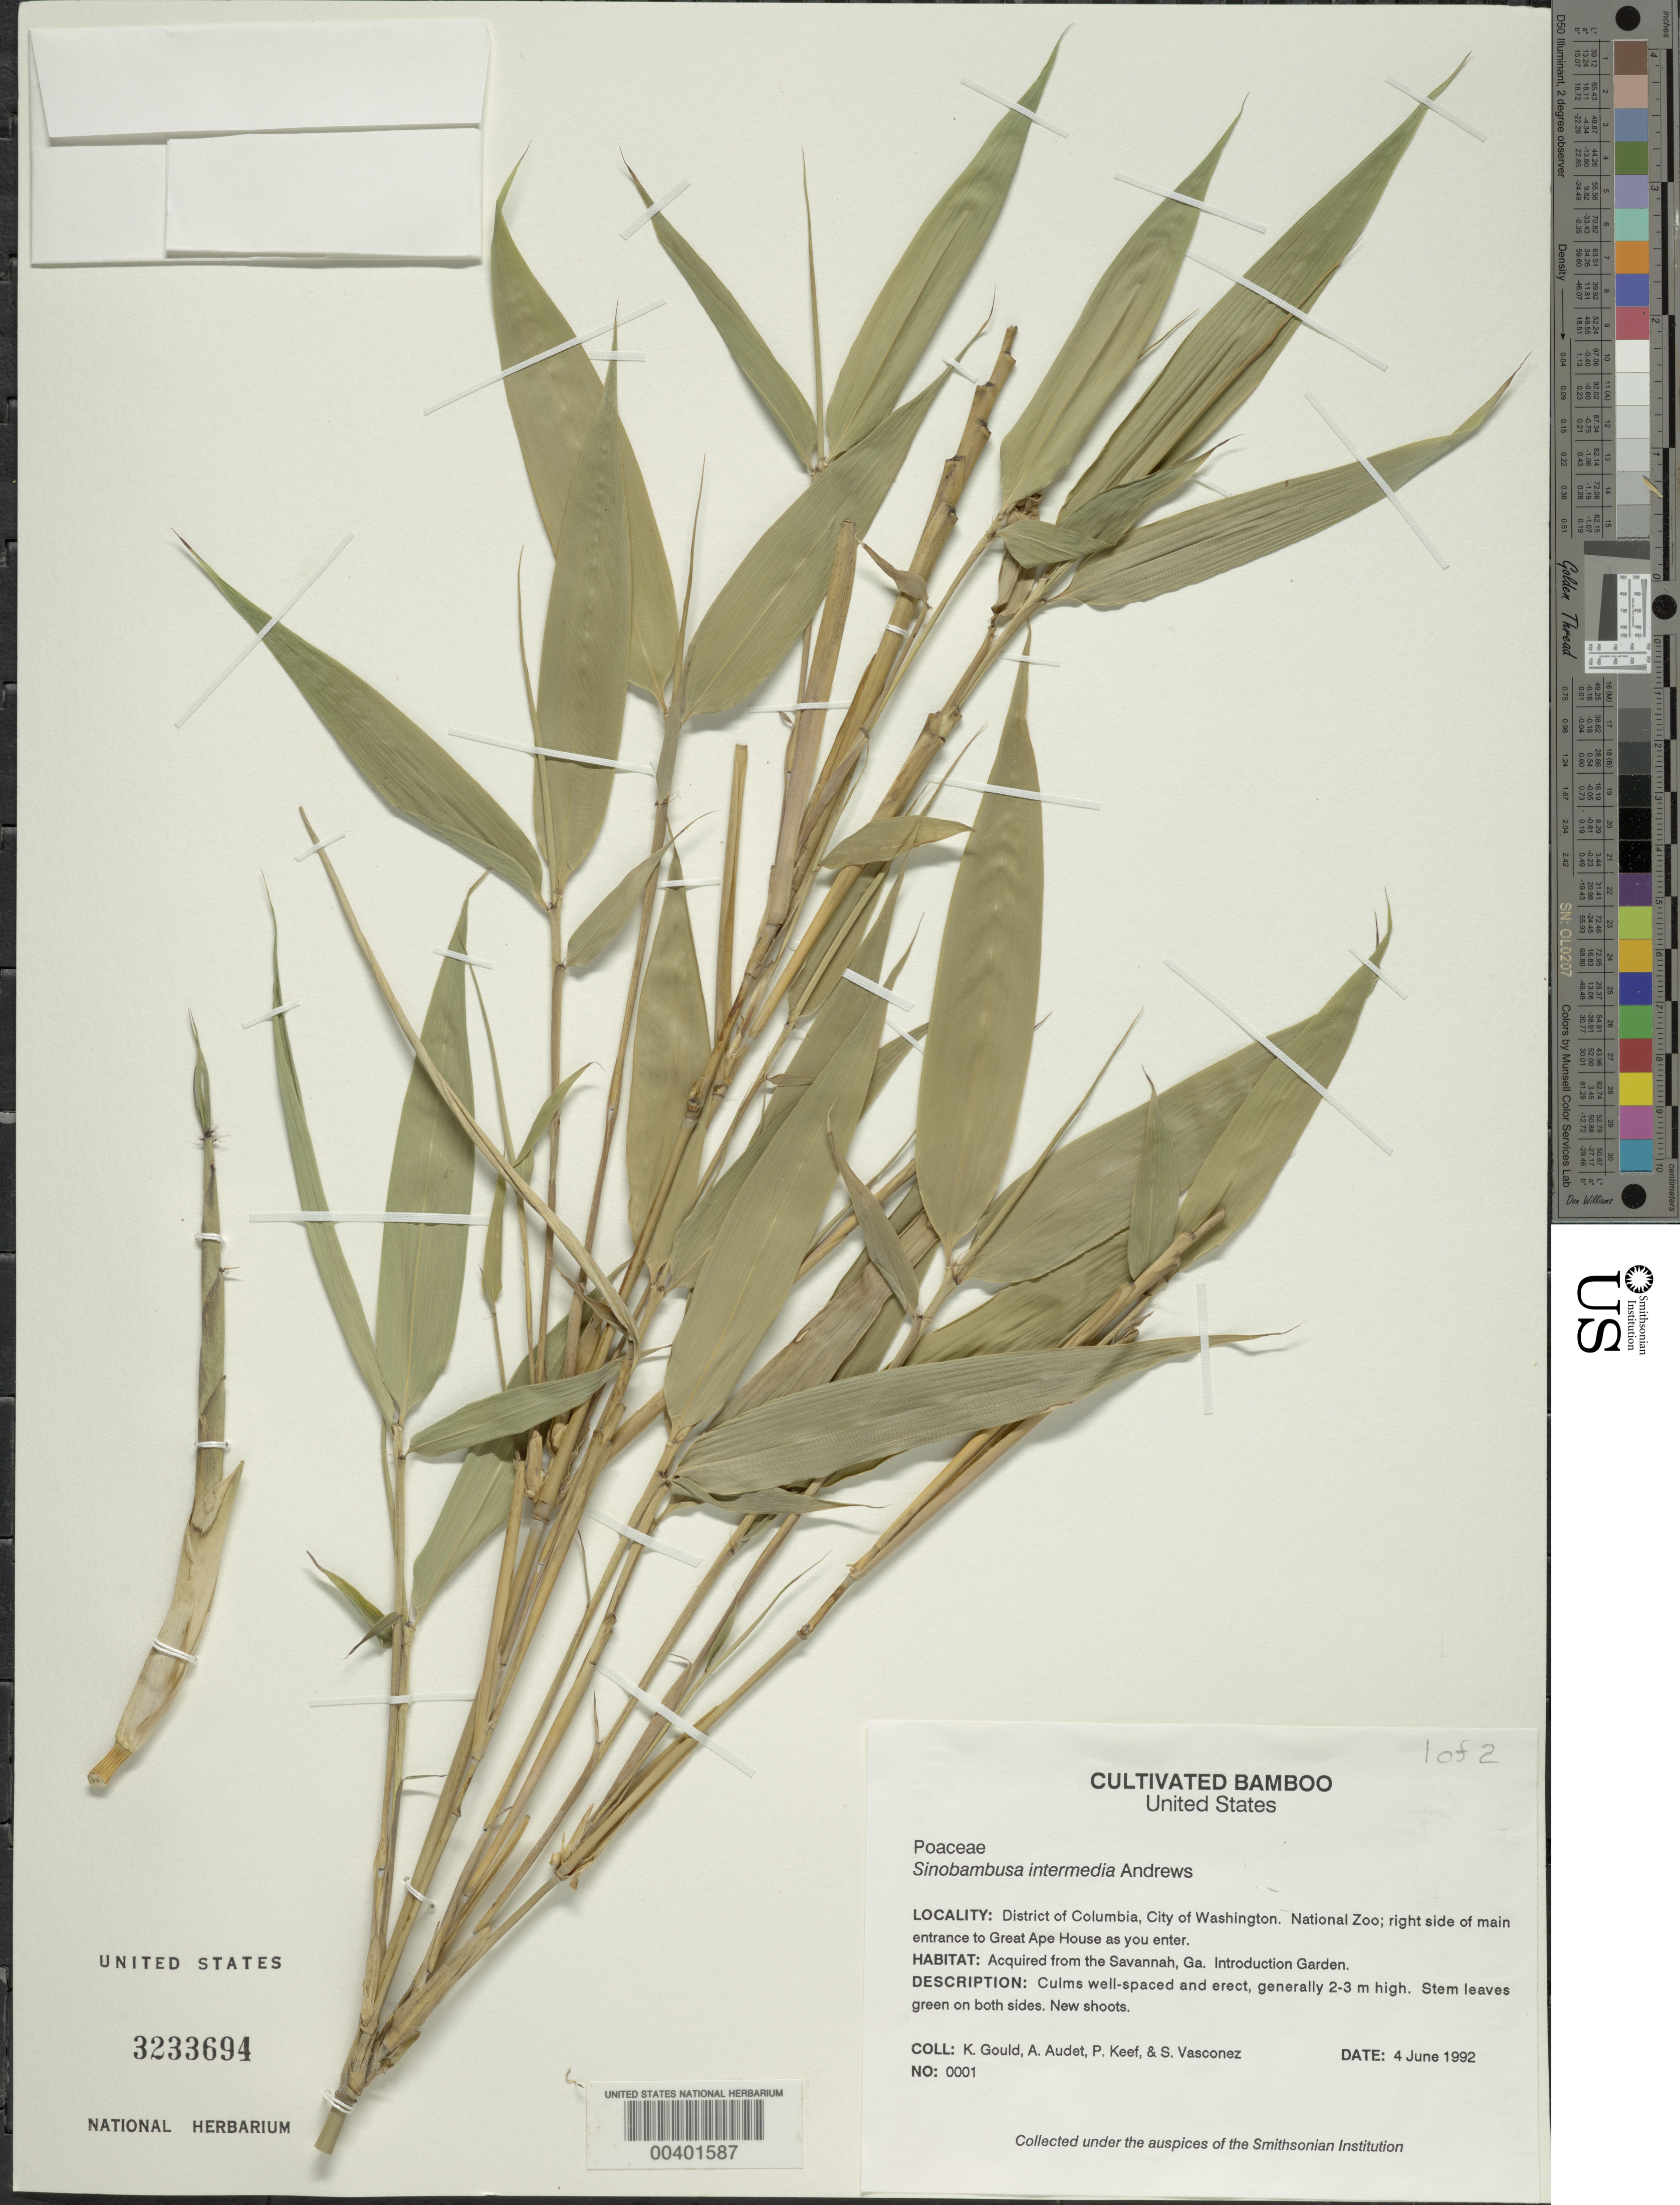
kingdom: Plantae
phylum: Tracheophyta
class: Liliopsida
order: Poales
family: Poaceae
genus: Sinobambusa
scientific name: Sinobambusa intermedia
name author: McClure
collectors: K. R. Gould, A. Audet, P. Keef & S. Vasconez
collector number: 1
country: United States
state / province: District of Columbia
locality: City of Washington, National Zoo, right side of main entrance to Great Ape House ape you enter.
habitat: Acquired from the Savannah, GA Introduction Garden.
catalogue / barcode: US 3233694